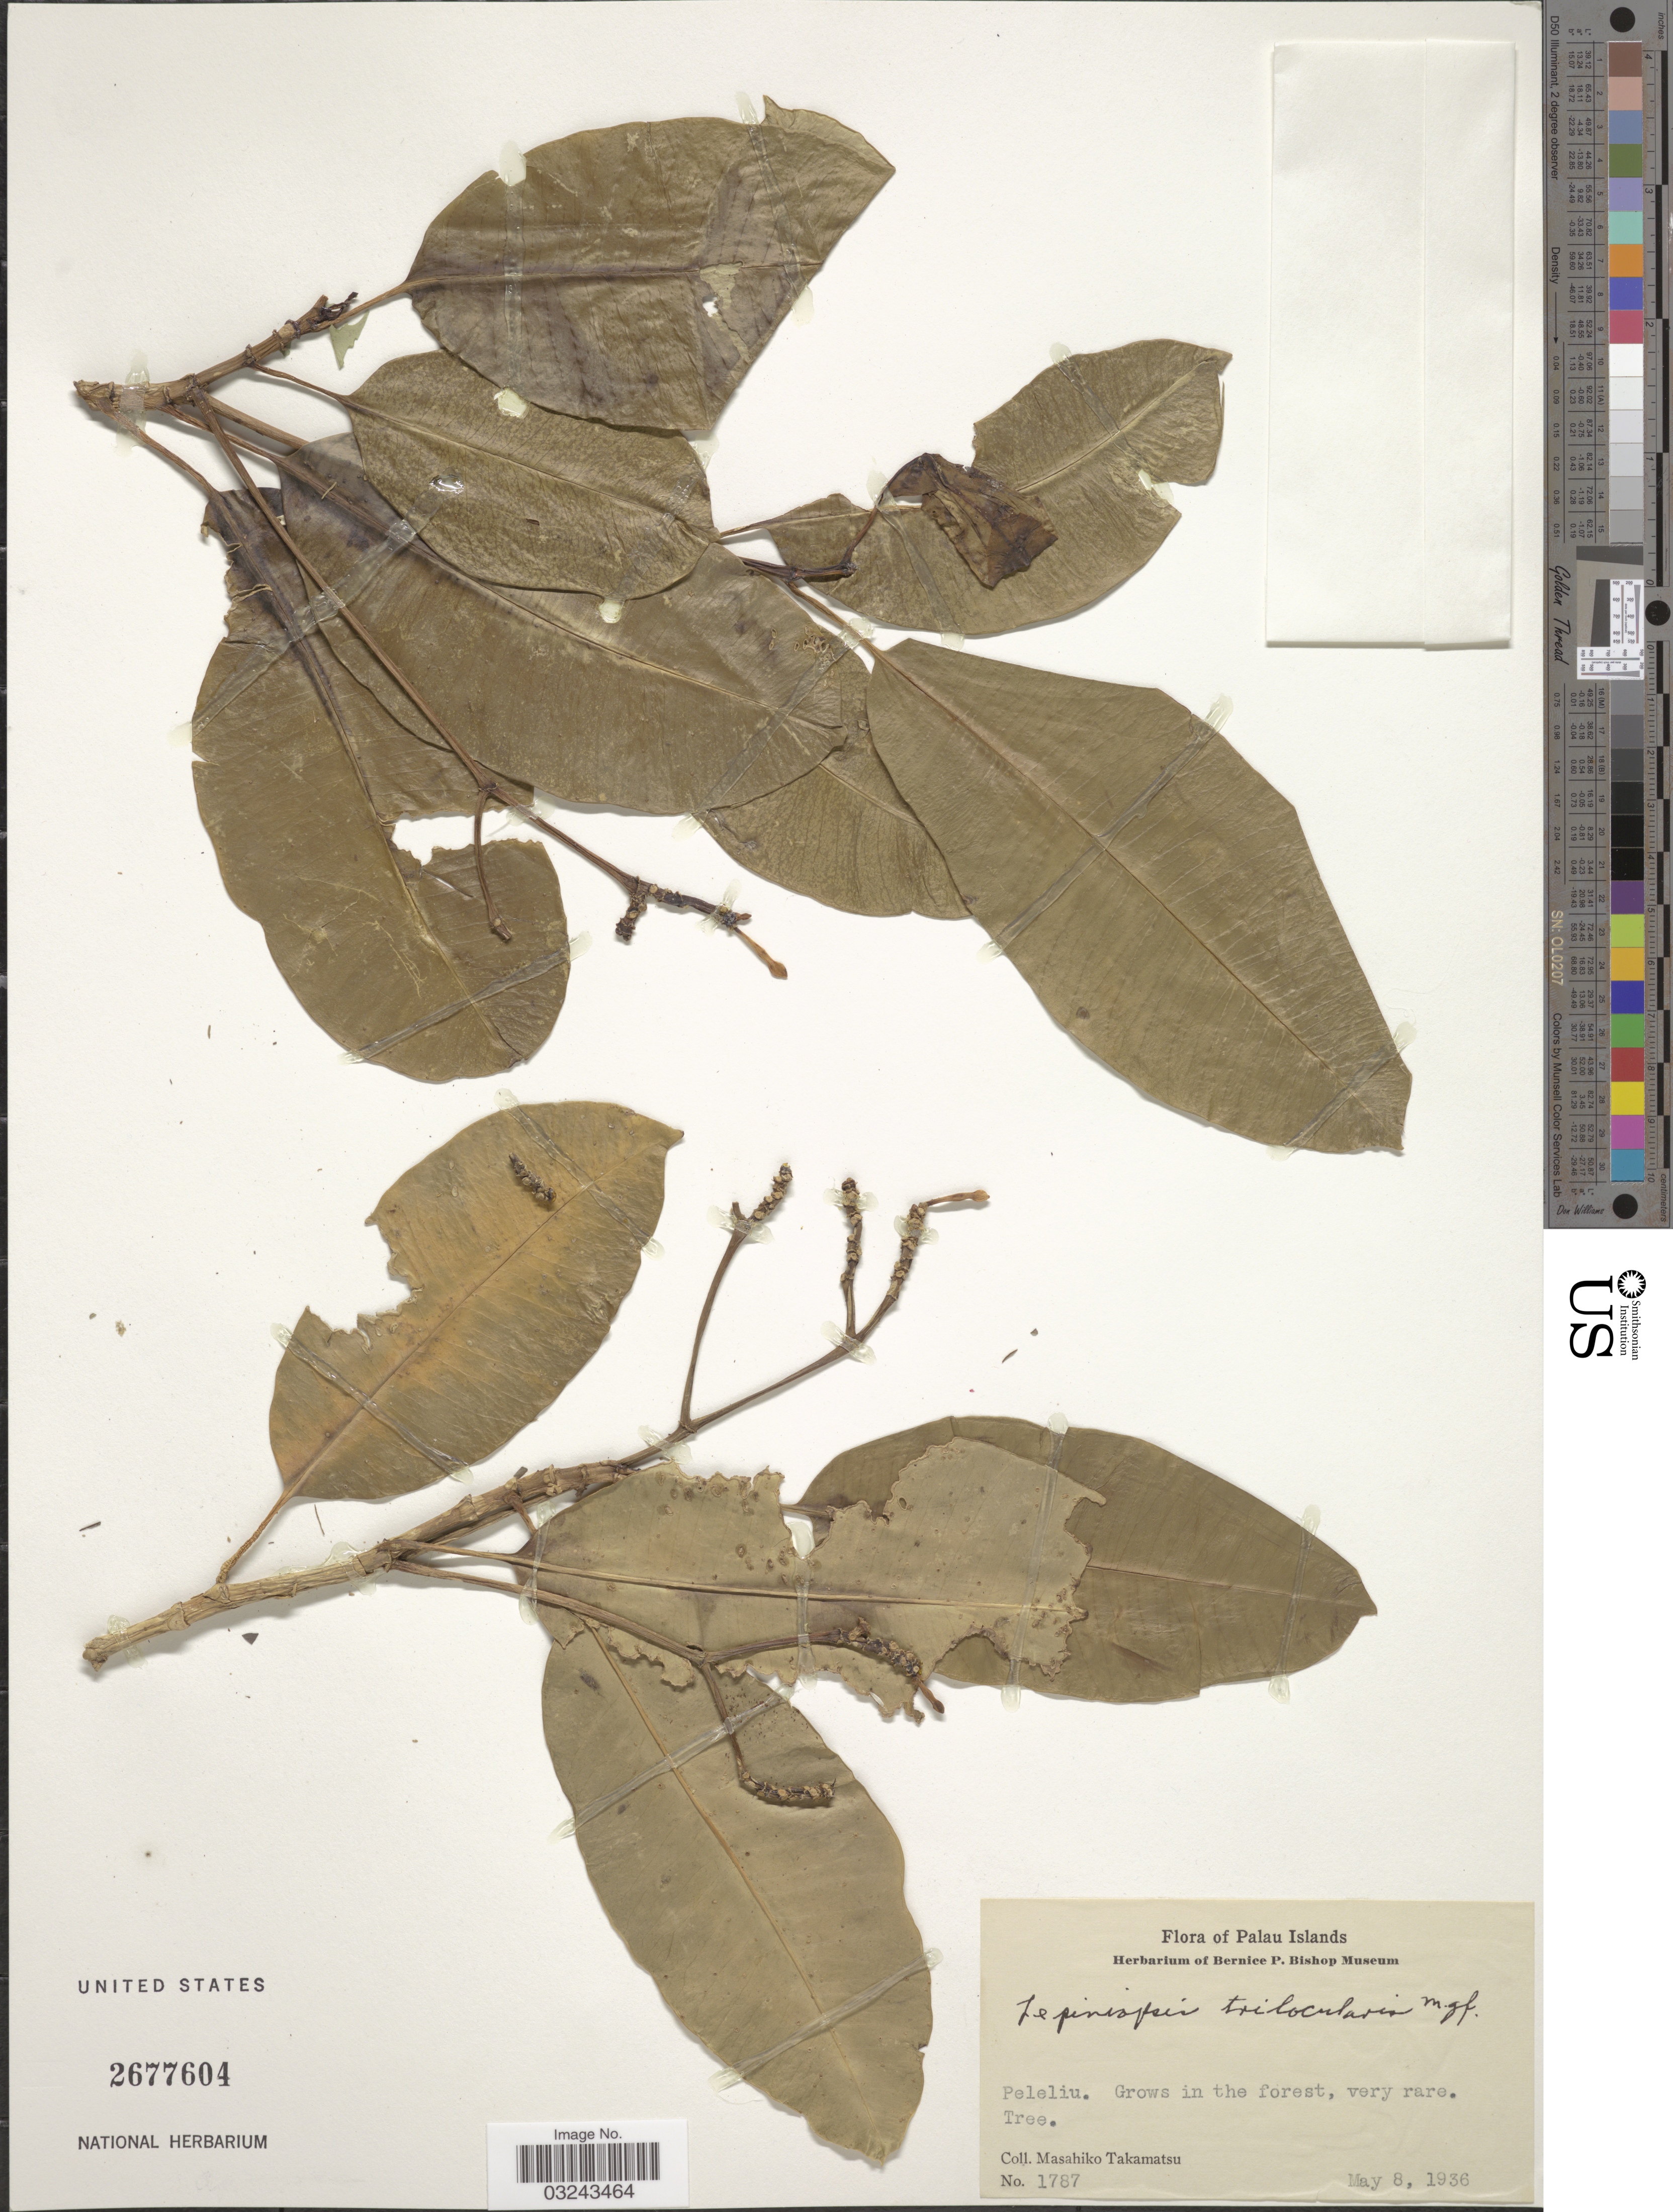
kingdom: Plantae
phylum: Tracheophyta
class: Magnoliopsida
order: Gentianales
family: Apocynaceae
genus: Lepiniopsis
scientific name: Lepiniopsis trilocularis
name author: Markgr.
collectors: M. Takamatsu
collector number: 1787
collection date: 1936-05-08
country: Palau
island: Beliliou [Peleliu]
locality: Palau Islands, Peleliu.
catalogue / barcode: US 2677604